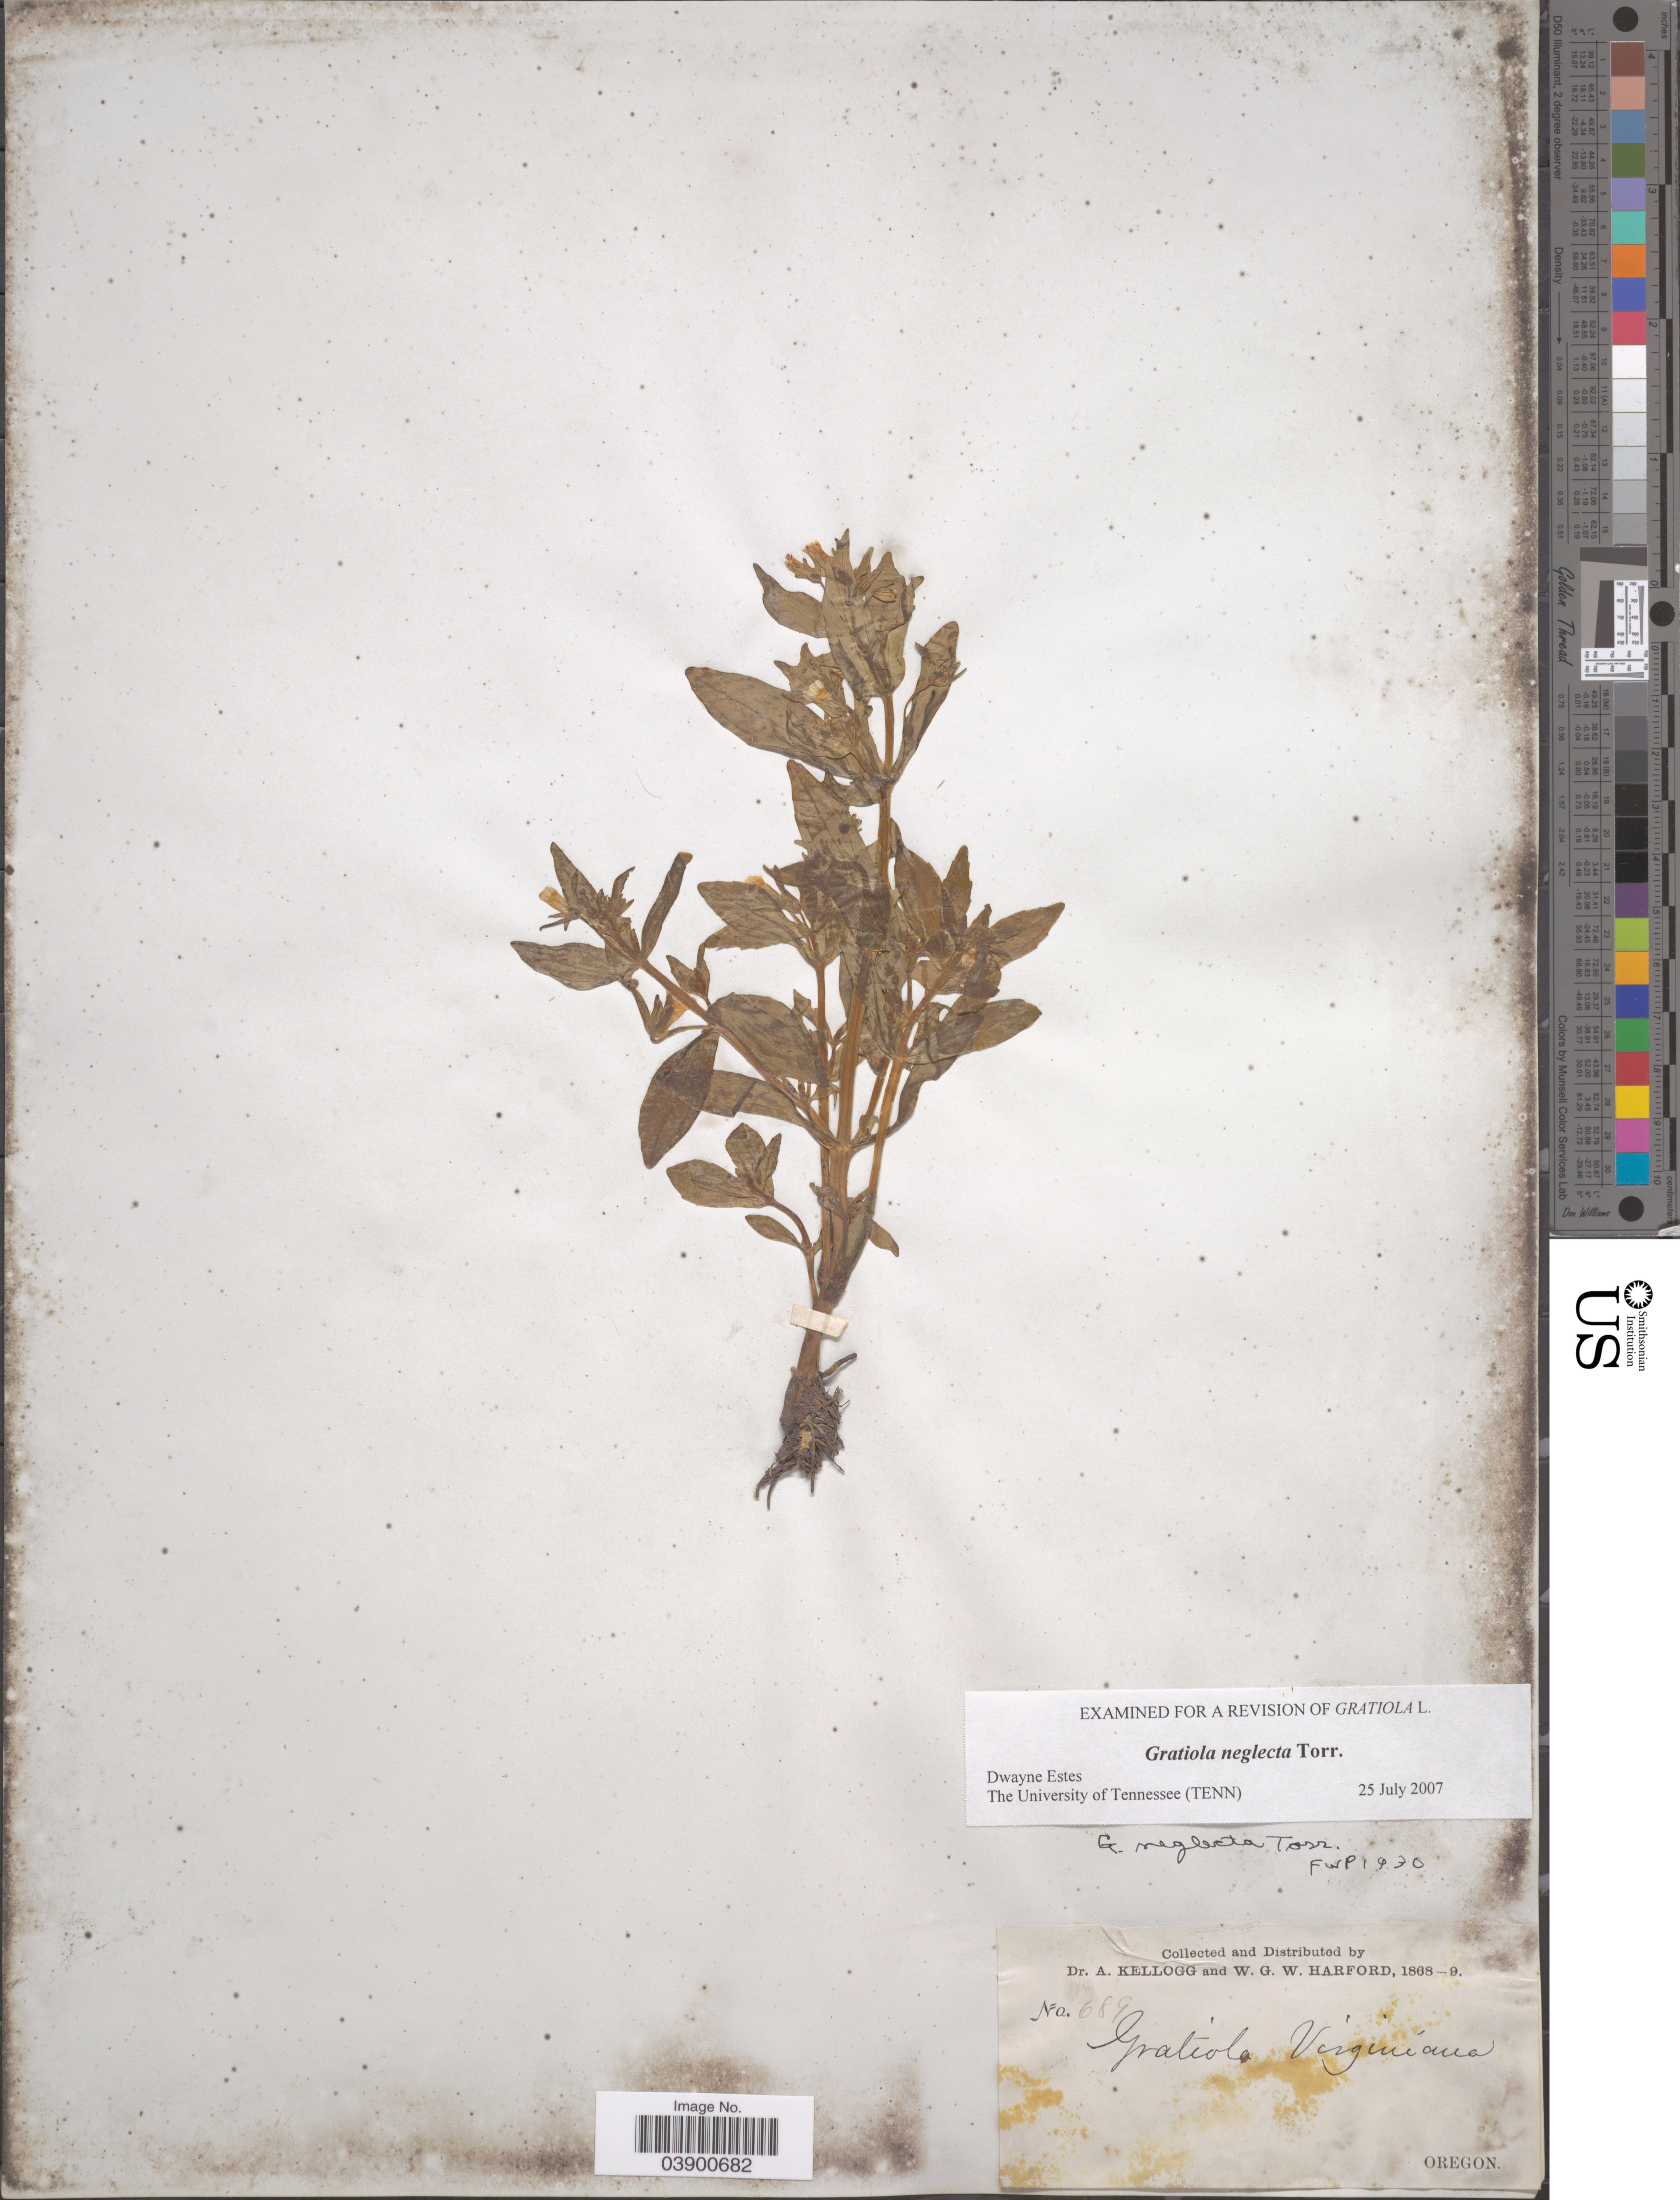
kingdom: Plantae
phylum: Tracheophyta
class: Magnoliopsida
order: Lamiales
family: Plantaginaceae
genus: Gratiola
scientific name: Gratiola neglecta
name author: Torr.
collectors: A. Kellogg & W. G. W. Harford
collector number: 689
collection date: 1868/1869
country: United States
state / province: Oregon